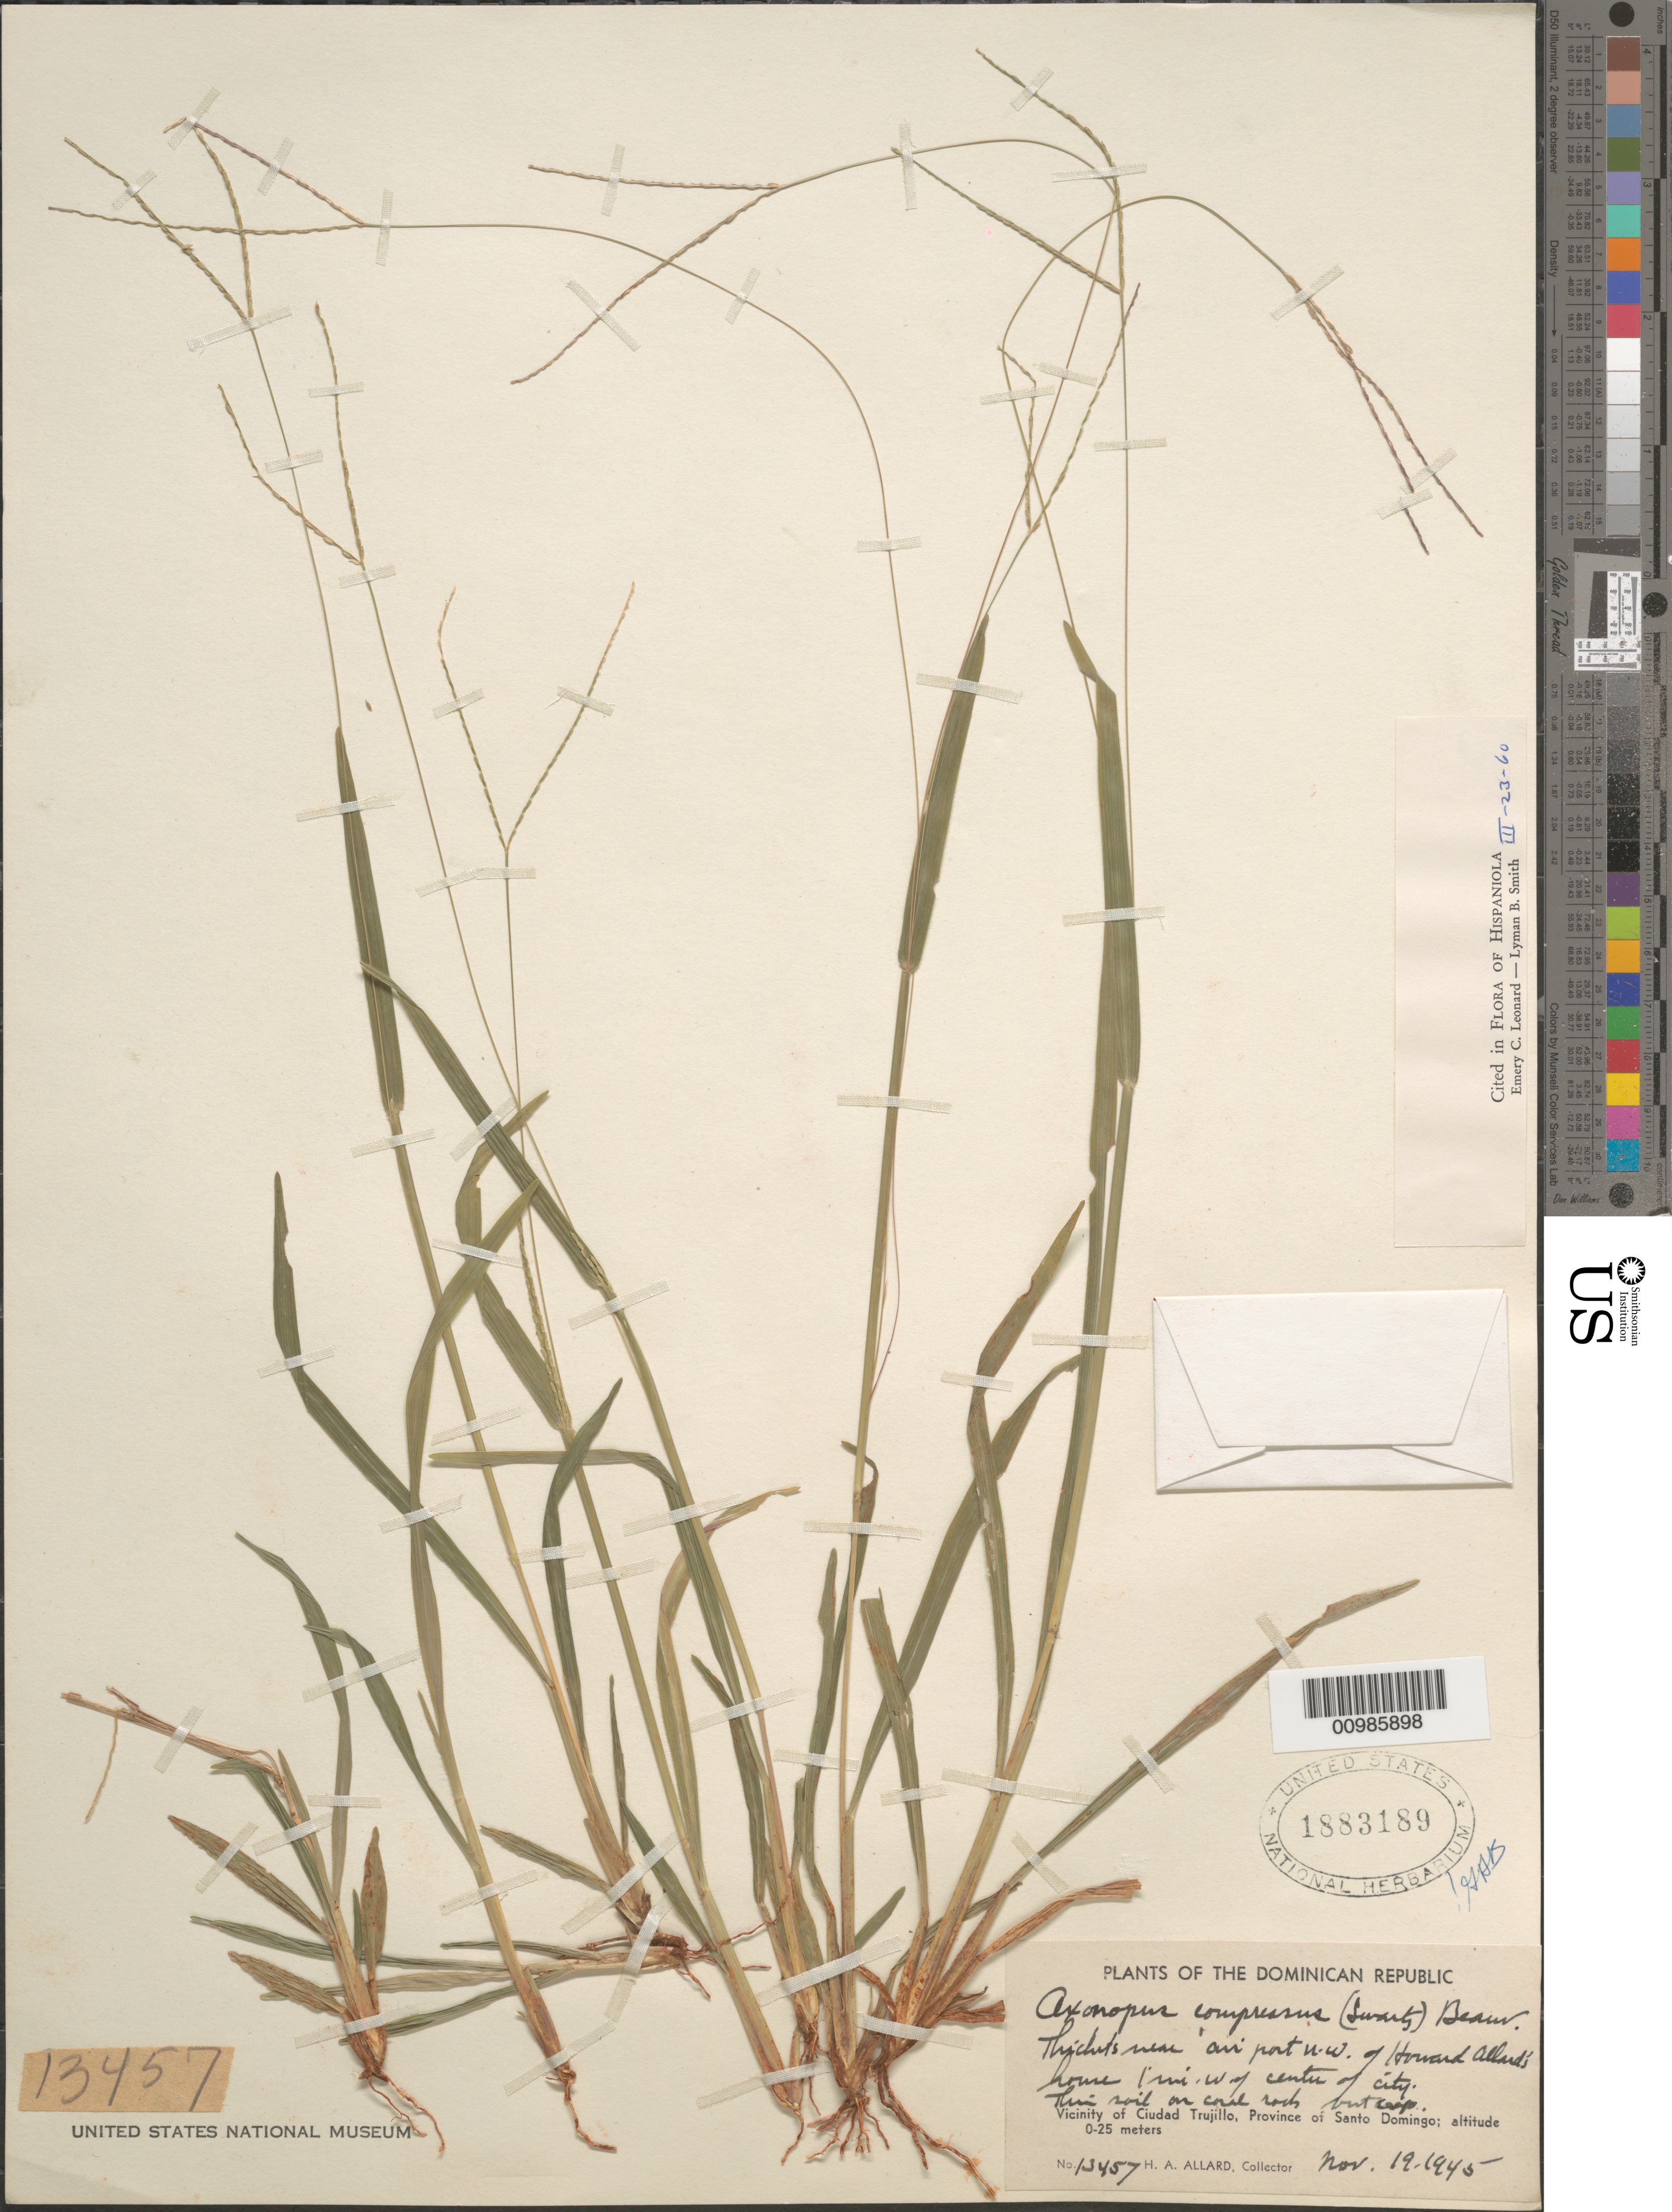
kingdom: Plantae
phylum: Tracheophyta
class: Liliopsida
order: Poales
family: Poaceae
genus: Axonopus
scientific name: Axonopus compressus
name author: (Sw.) P. Beauv.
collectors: H. A. Allard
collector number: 13457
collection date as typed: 19 Nov 1945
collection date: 1945-11-19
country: Dominican Republic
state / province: Distrito Nacional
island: Hispaniola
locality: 1 mile west of center of Santo Domingo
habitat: thickets near home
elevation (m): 0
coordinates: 0 N, 0 E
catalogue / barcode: US 1883189